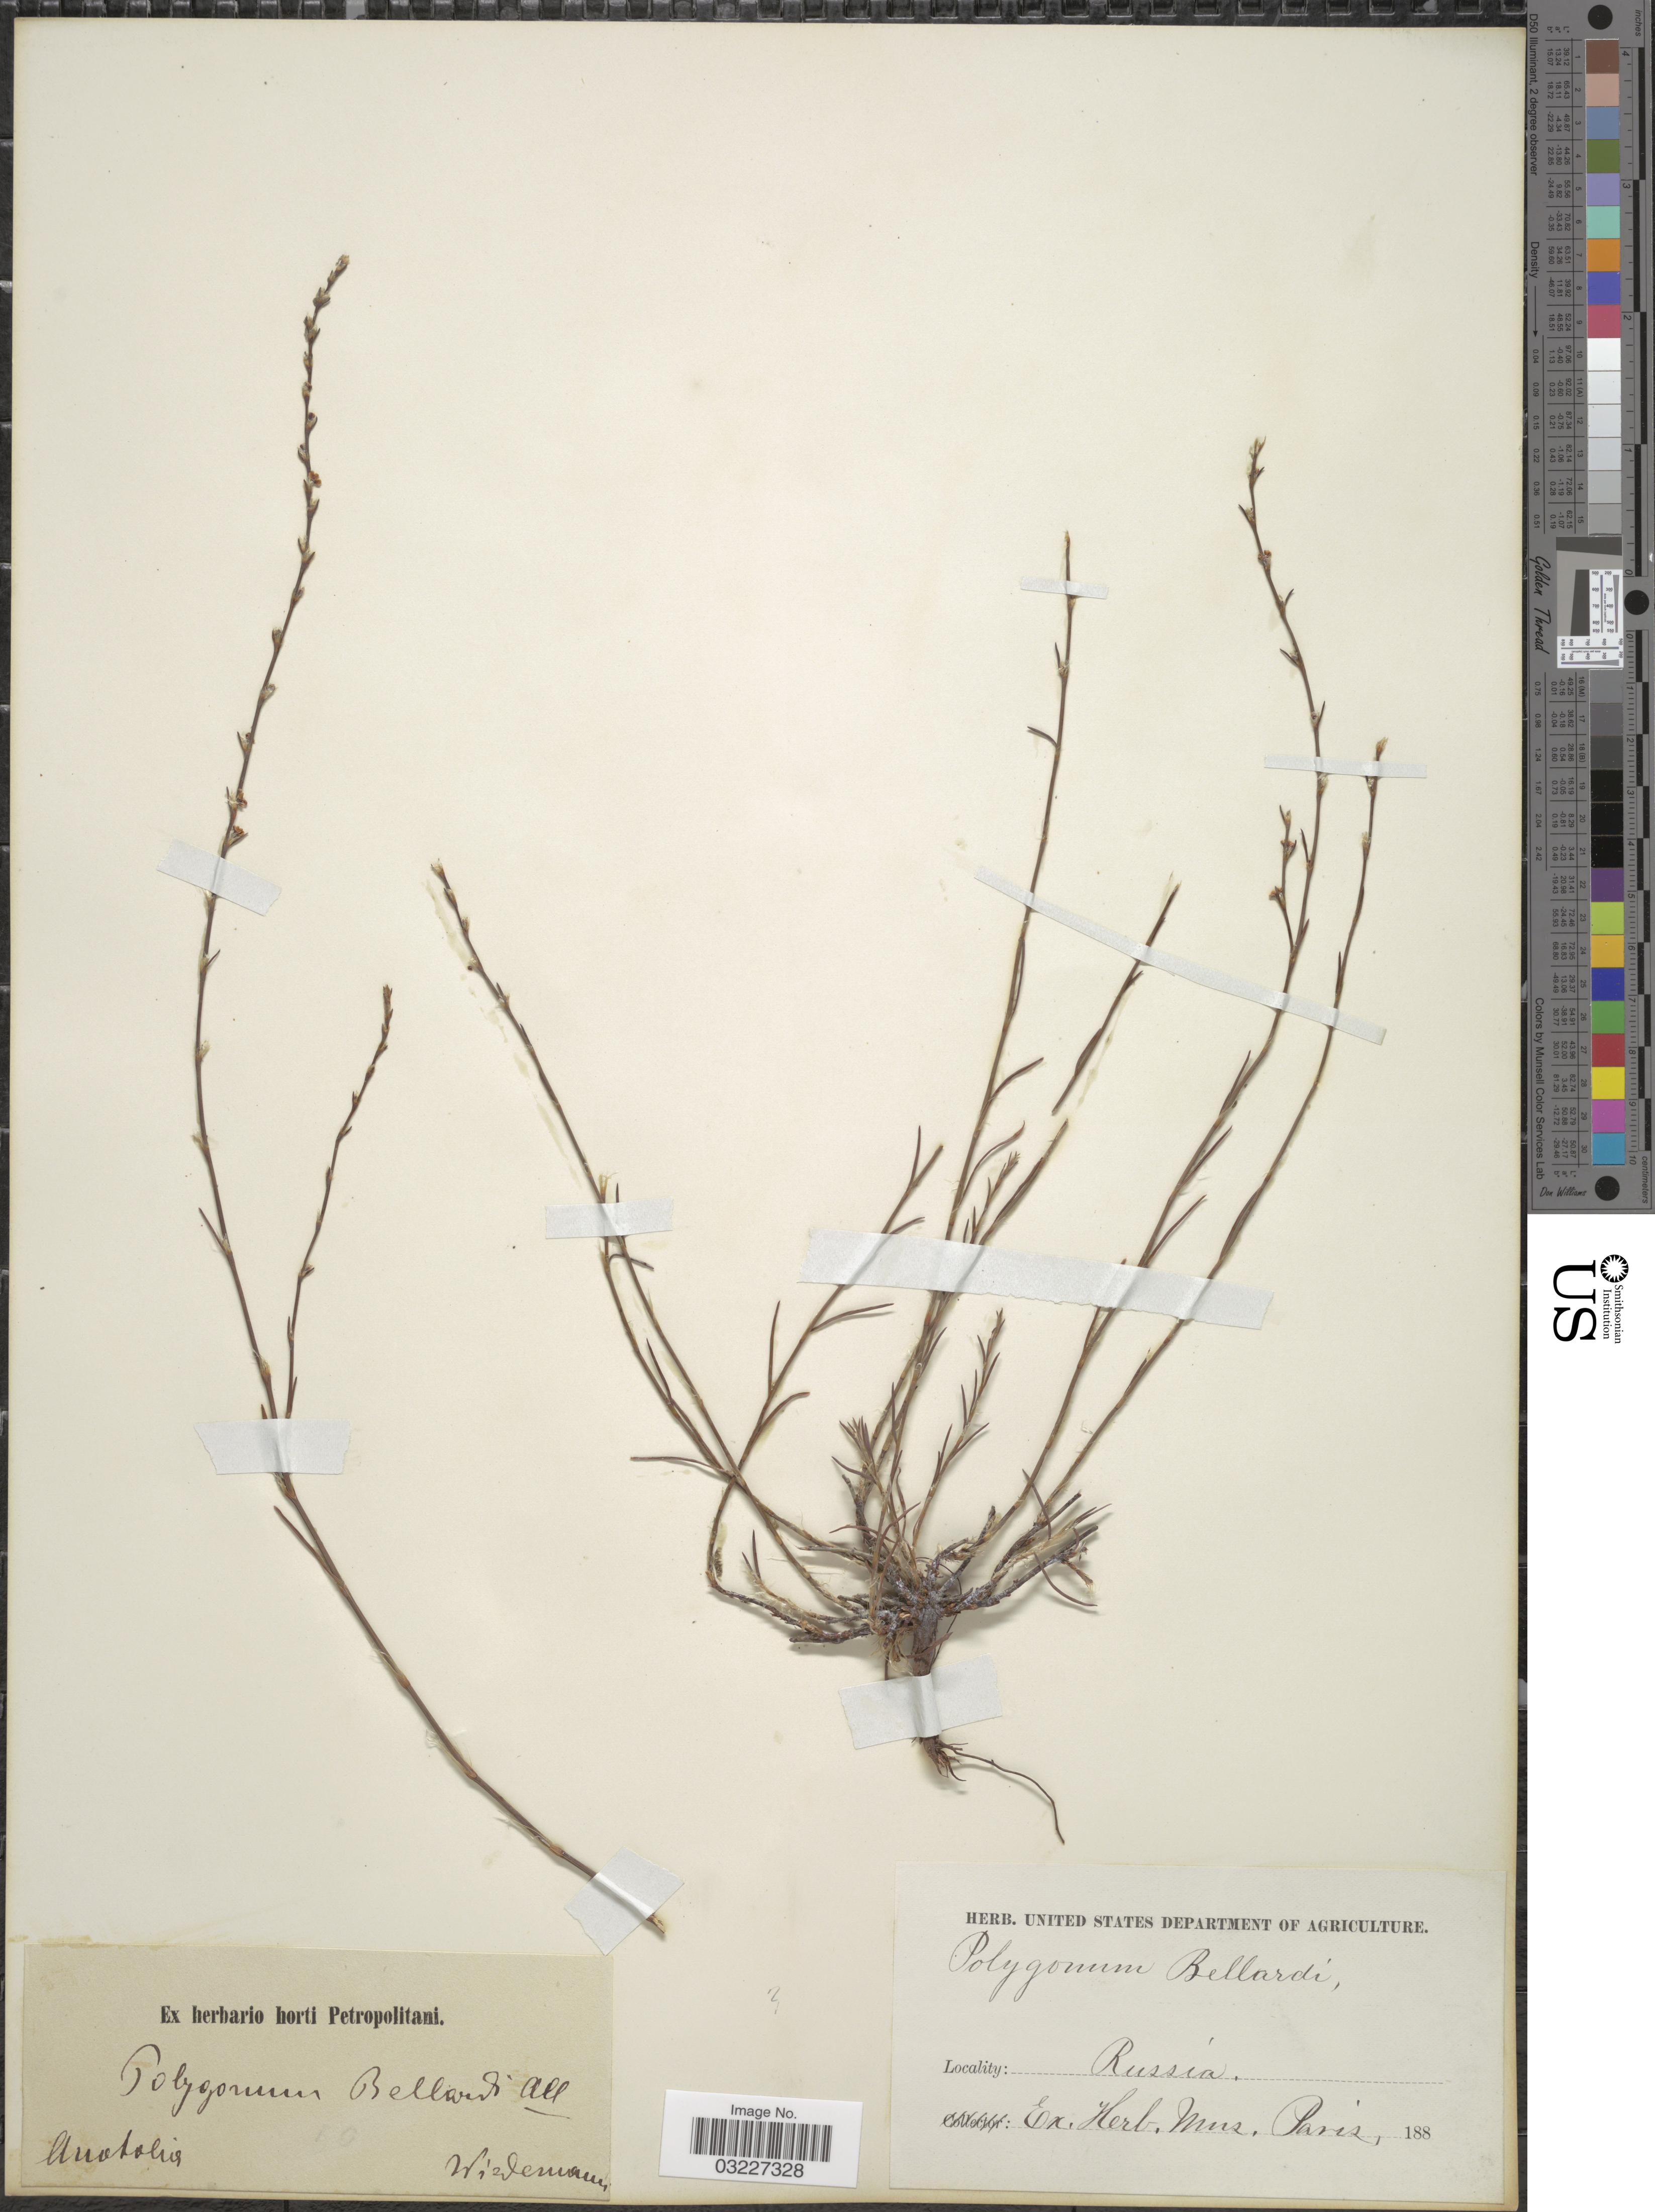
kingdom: Plantae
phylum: Tracheophyta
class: Magnoliopsida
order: Caryophyllales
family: Polygonaceae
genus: Polygonum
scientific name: Polygonum bellardii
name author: All.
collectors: -. Wiedermann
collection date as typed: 188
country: Turkey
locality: Russia. Anatolia.